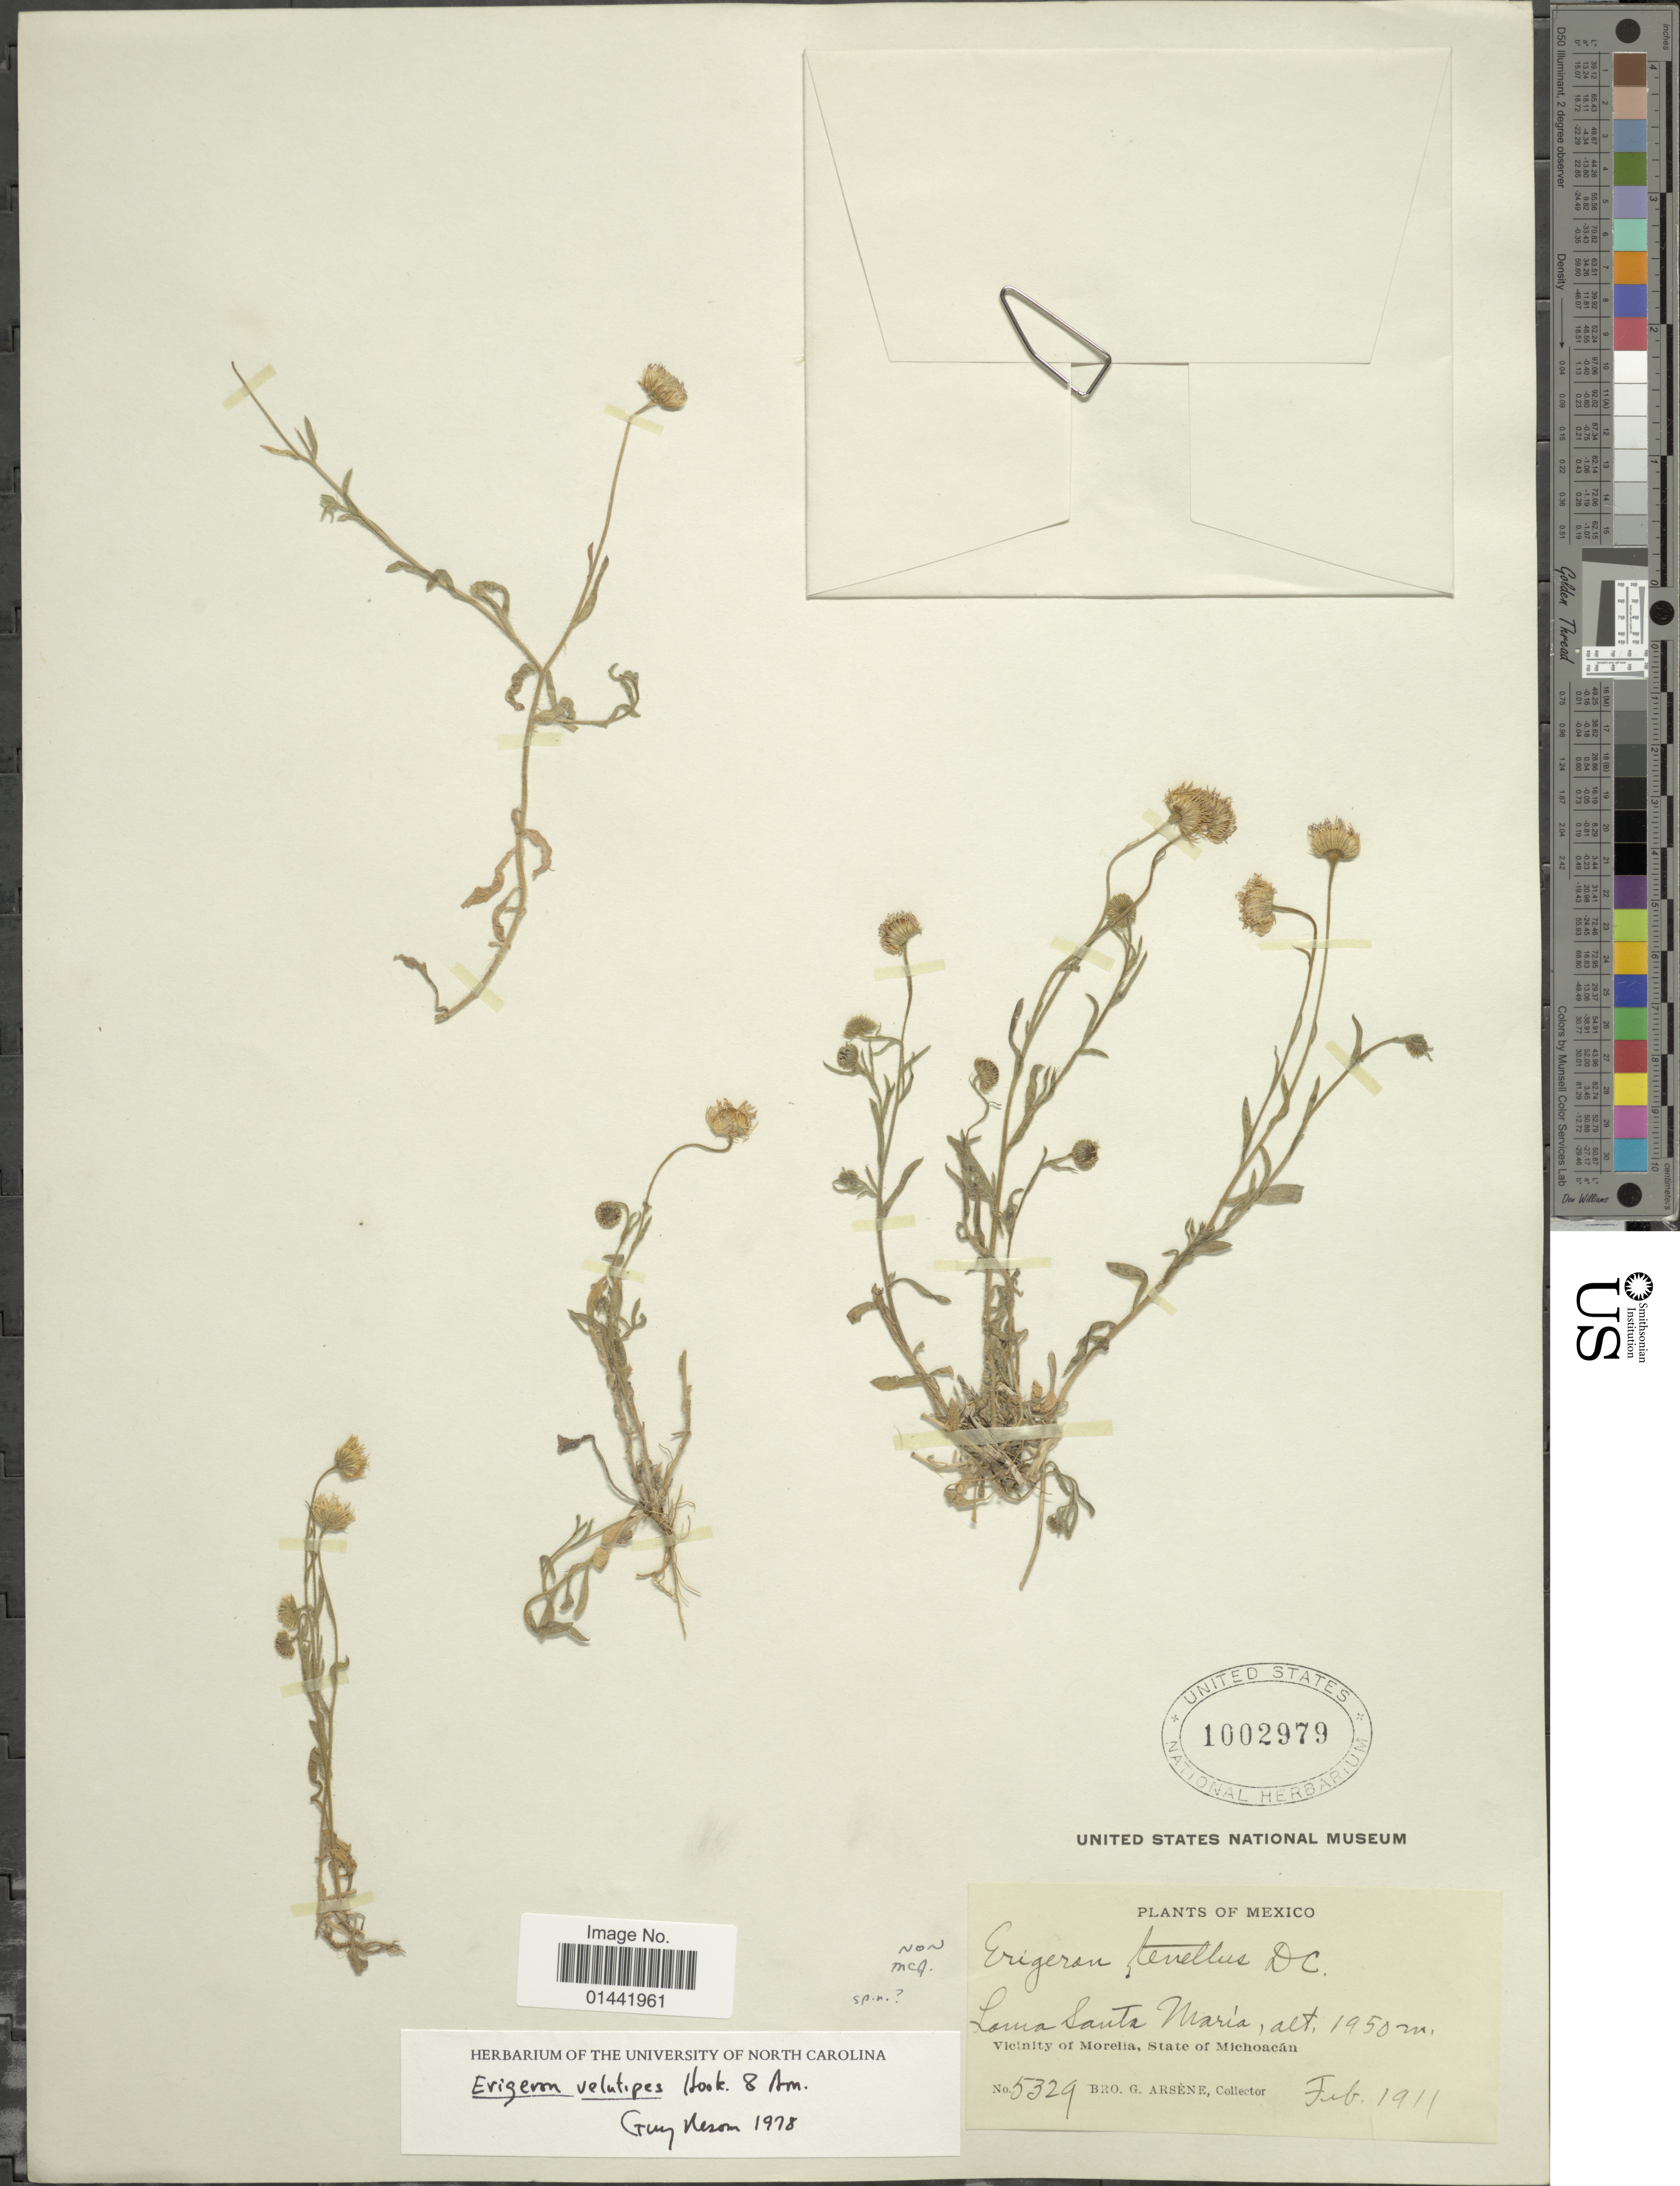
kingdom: Plantae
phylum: Tracheophyta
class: Magnoliopsida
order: Asterales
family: Asteraceae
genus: Erigeron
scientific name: Erigeron velutipes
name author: Hook. & Arn.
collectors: Bro. G. Arsène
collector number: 5329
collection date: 1911-02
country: Mexico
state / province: Michoacán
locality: Loma Santa María, Vicinity of Morelia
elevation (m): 1950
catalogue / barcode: US 1002979